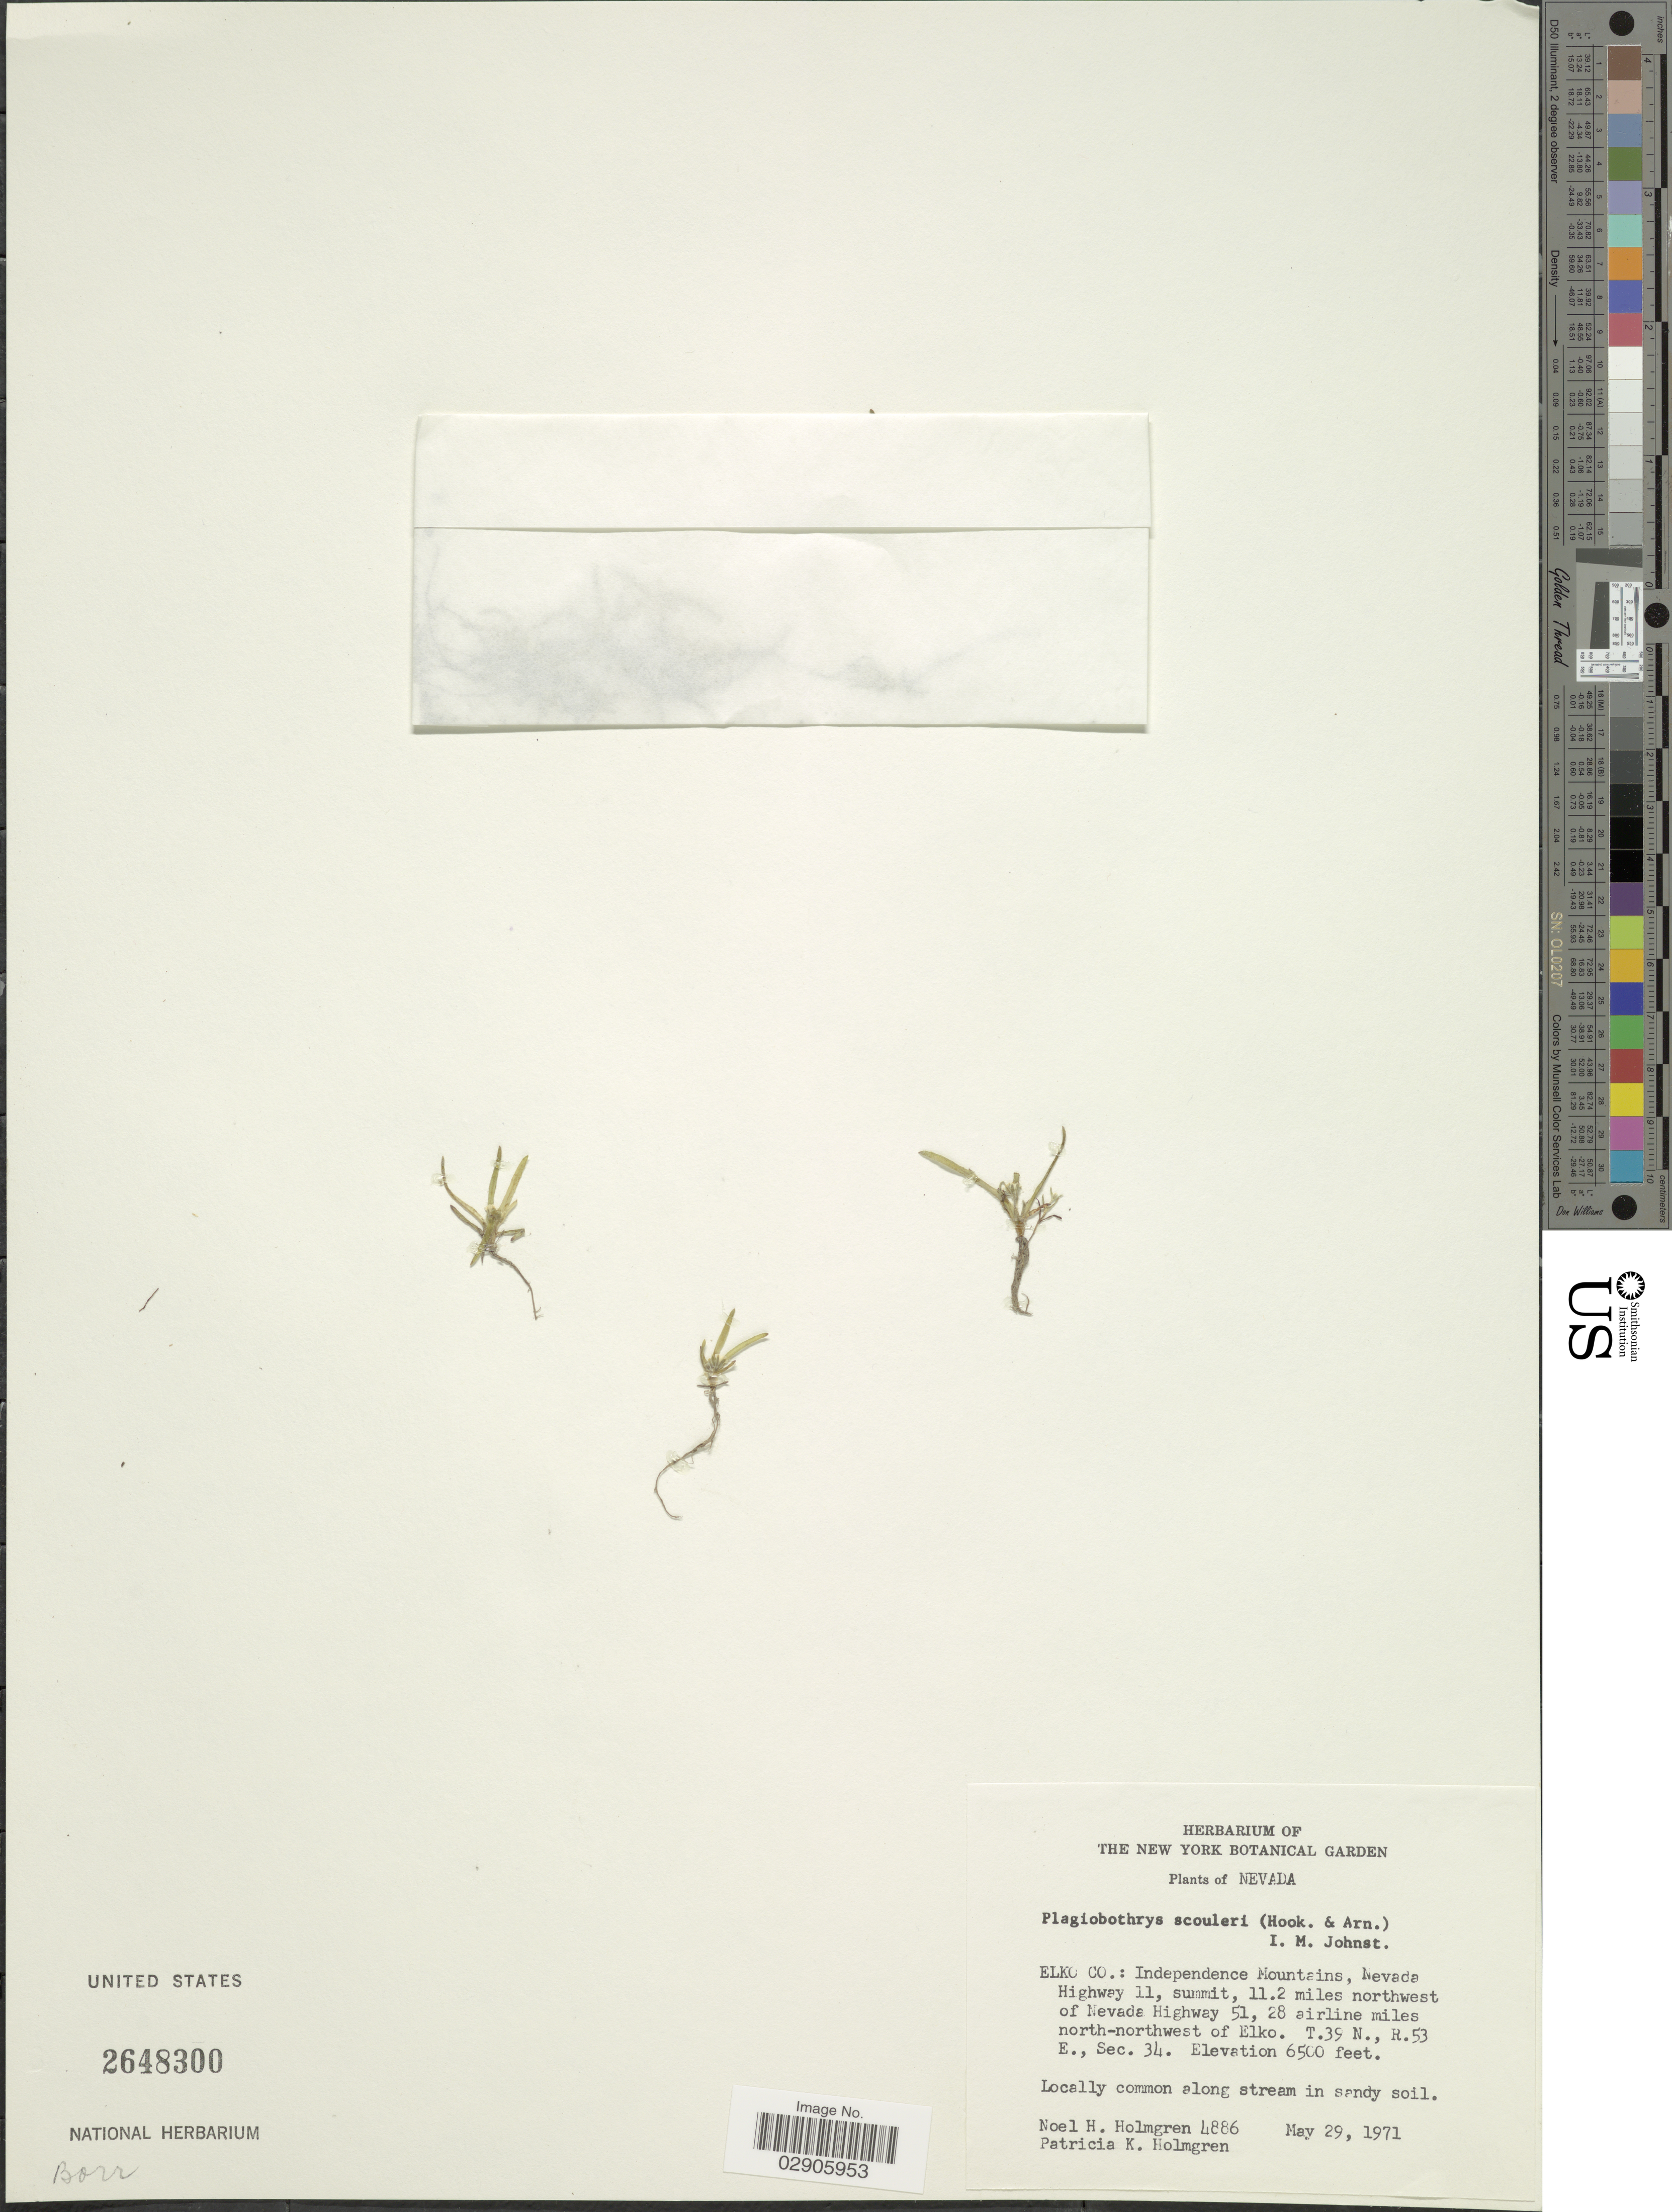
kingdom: Plantae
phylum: Tracheophyta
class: Magnoliopsida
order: Boraginales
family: Boraginaceae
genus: Plagiobothrys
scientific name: Plagiobothrys scouleri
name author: I.M. Johnst.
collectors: N. H. Holmgren & P. K. Holmgren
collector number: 4886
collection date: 1971-05-29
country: United States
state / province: Nevada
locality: Elko Co.: Independence Mountains, Nevada Highway 11, summit, 11.2 miles northwest of Nevada Highway 51, 28 airline mile north-northwest of Elko, T.39 N., R. 53 E., Sec. 34.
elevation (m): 1981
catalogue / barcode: US 2648300